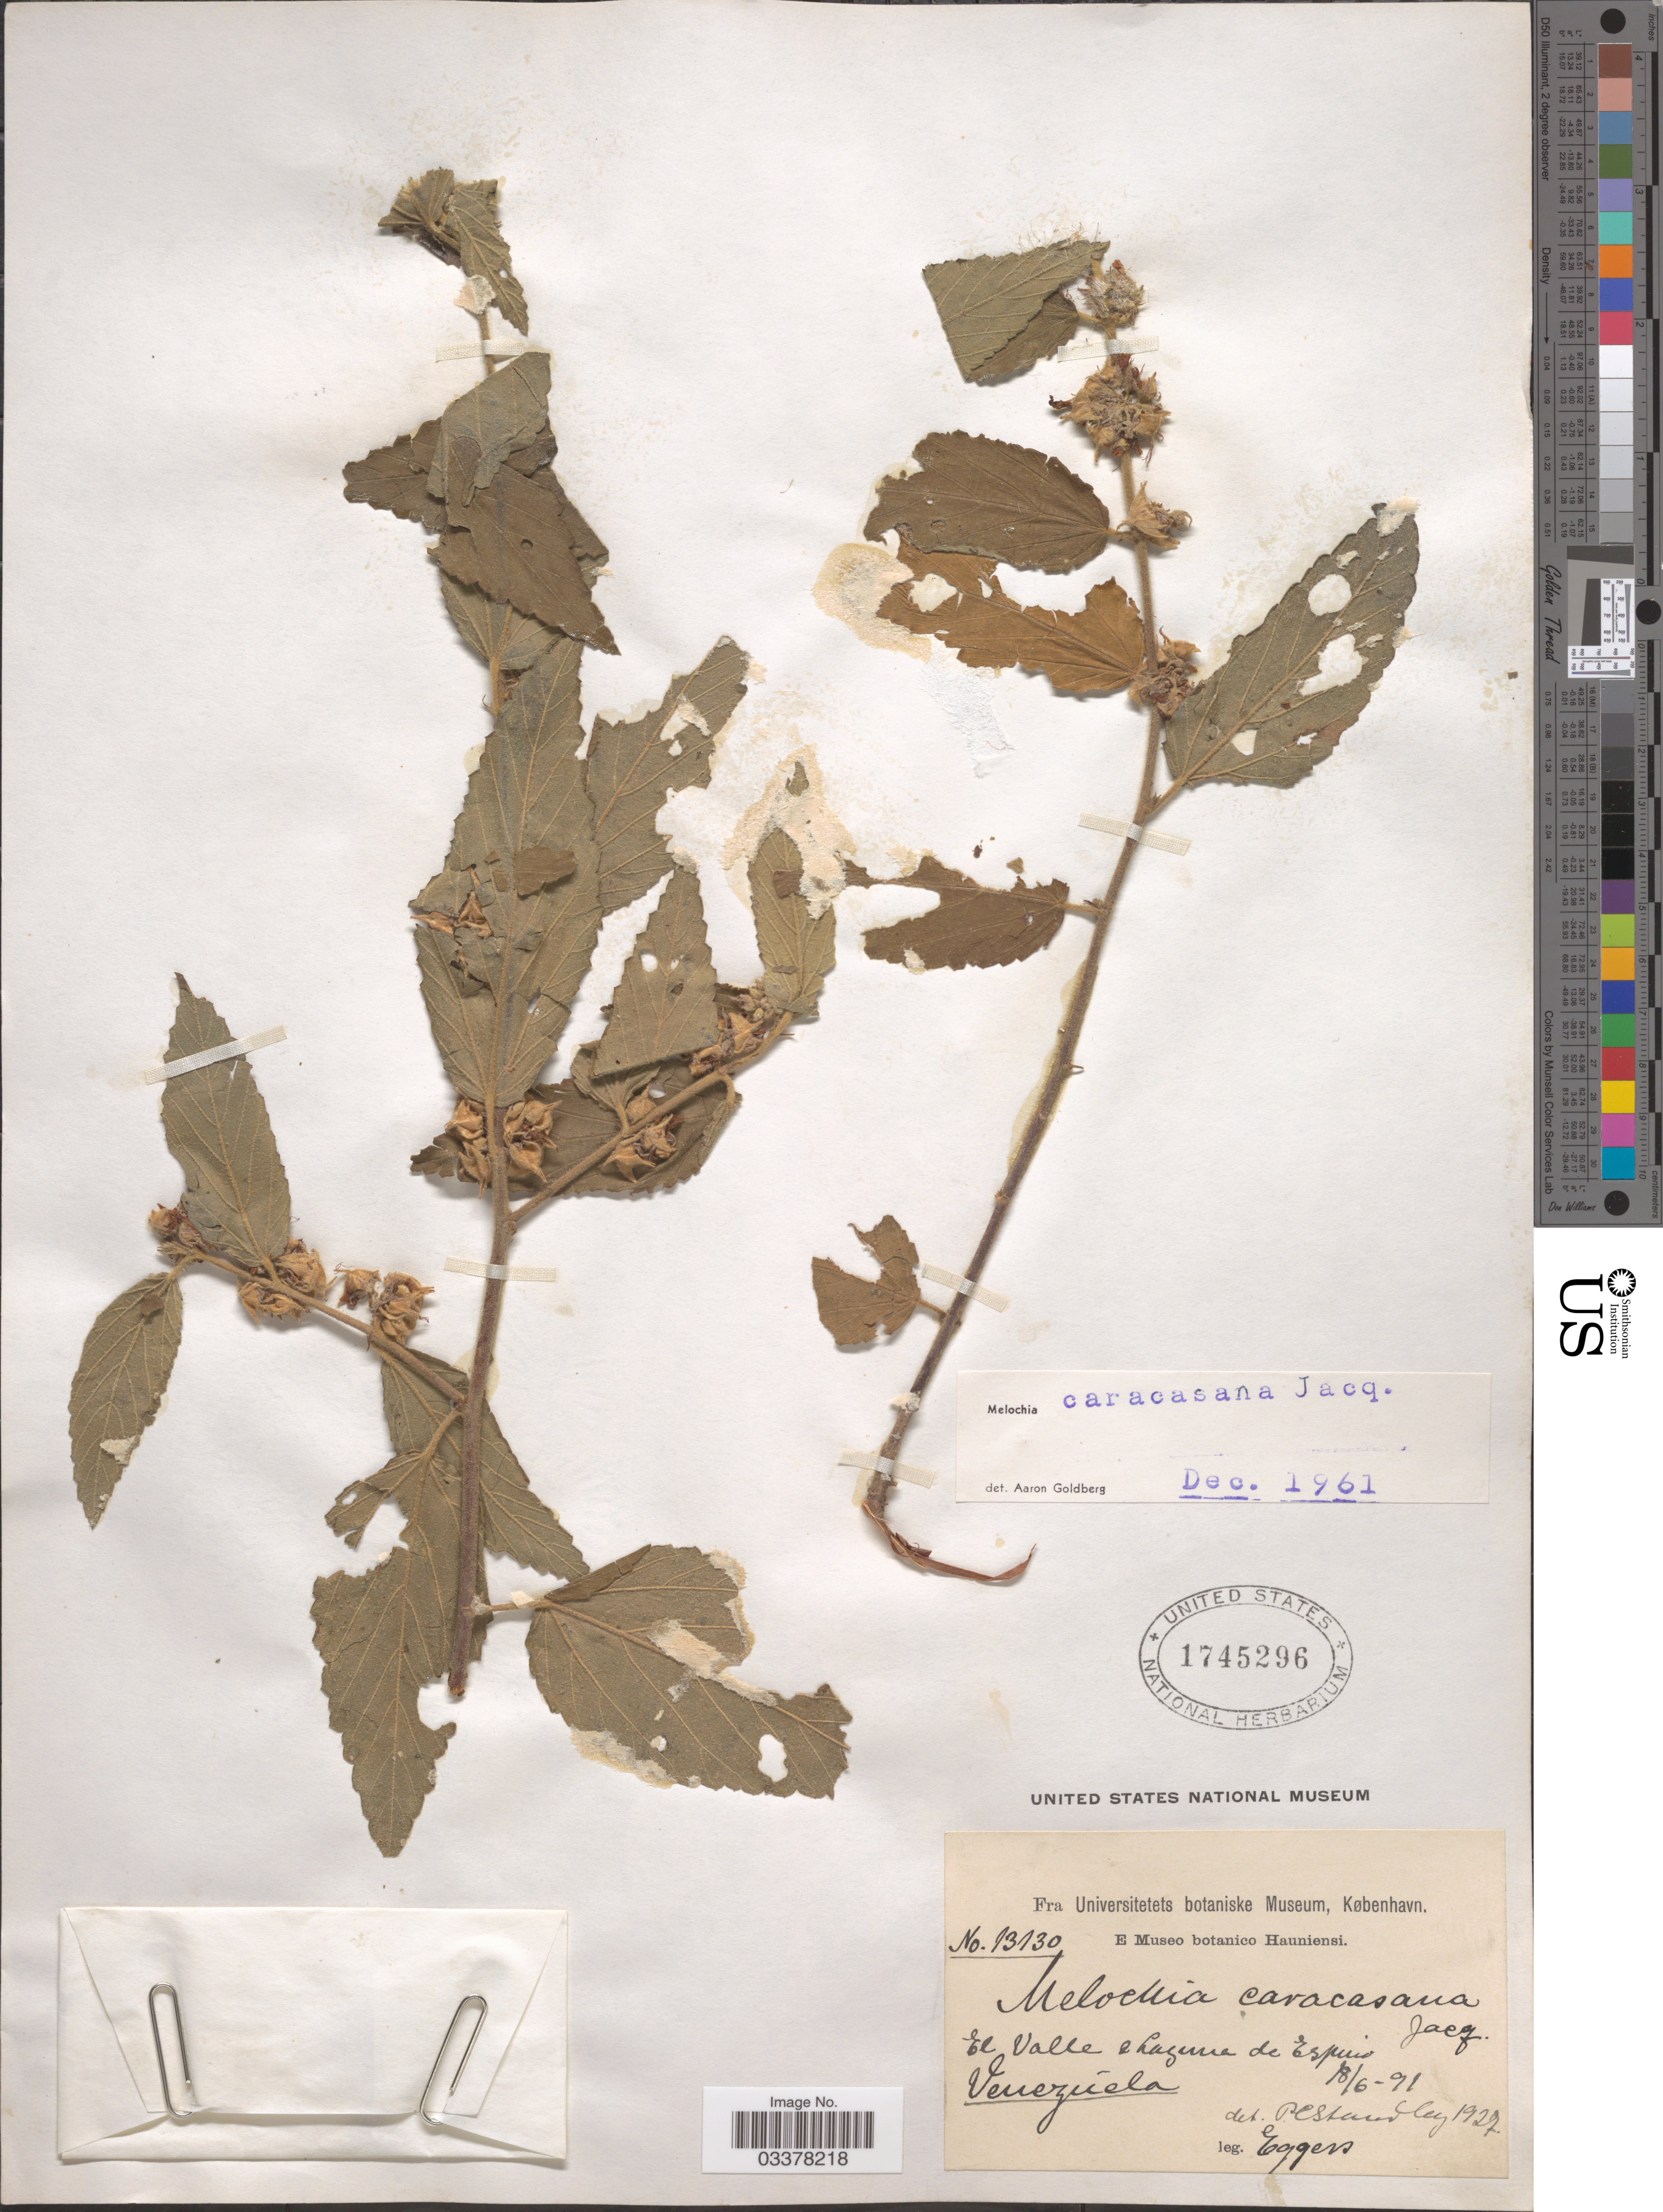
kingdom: Plantae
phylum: Tracheophyta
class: Magnoliopsida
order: Malvales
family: Malvaceae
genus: Melochia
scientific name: Melochia caracasana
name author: Jacq.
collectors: -. Eggers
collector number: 13130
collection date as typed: Transcribed d/m/y: 18/6/91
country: Venezuela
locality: El Valle & Laguna de Espino.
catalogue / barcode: US 1745296